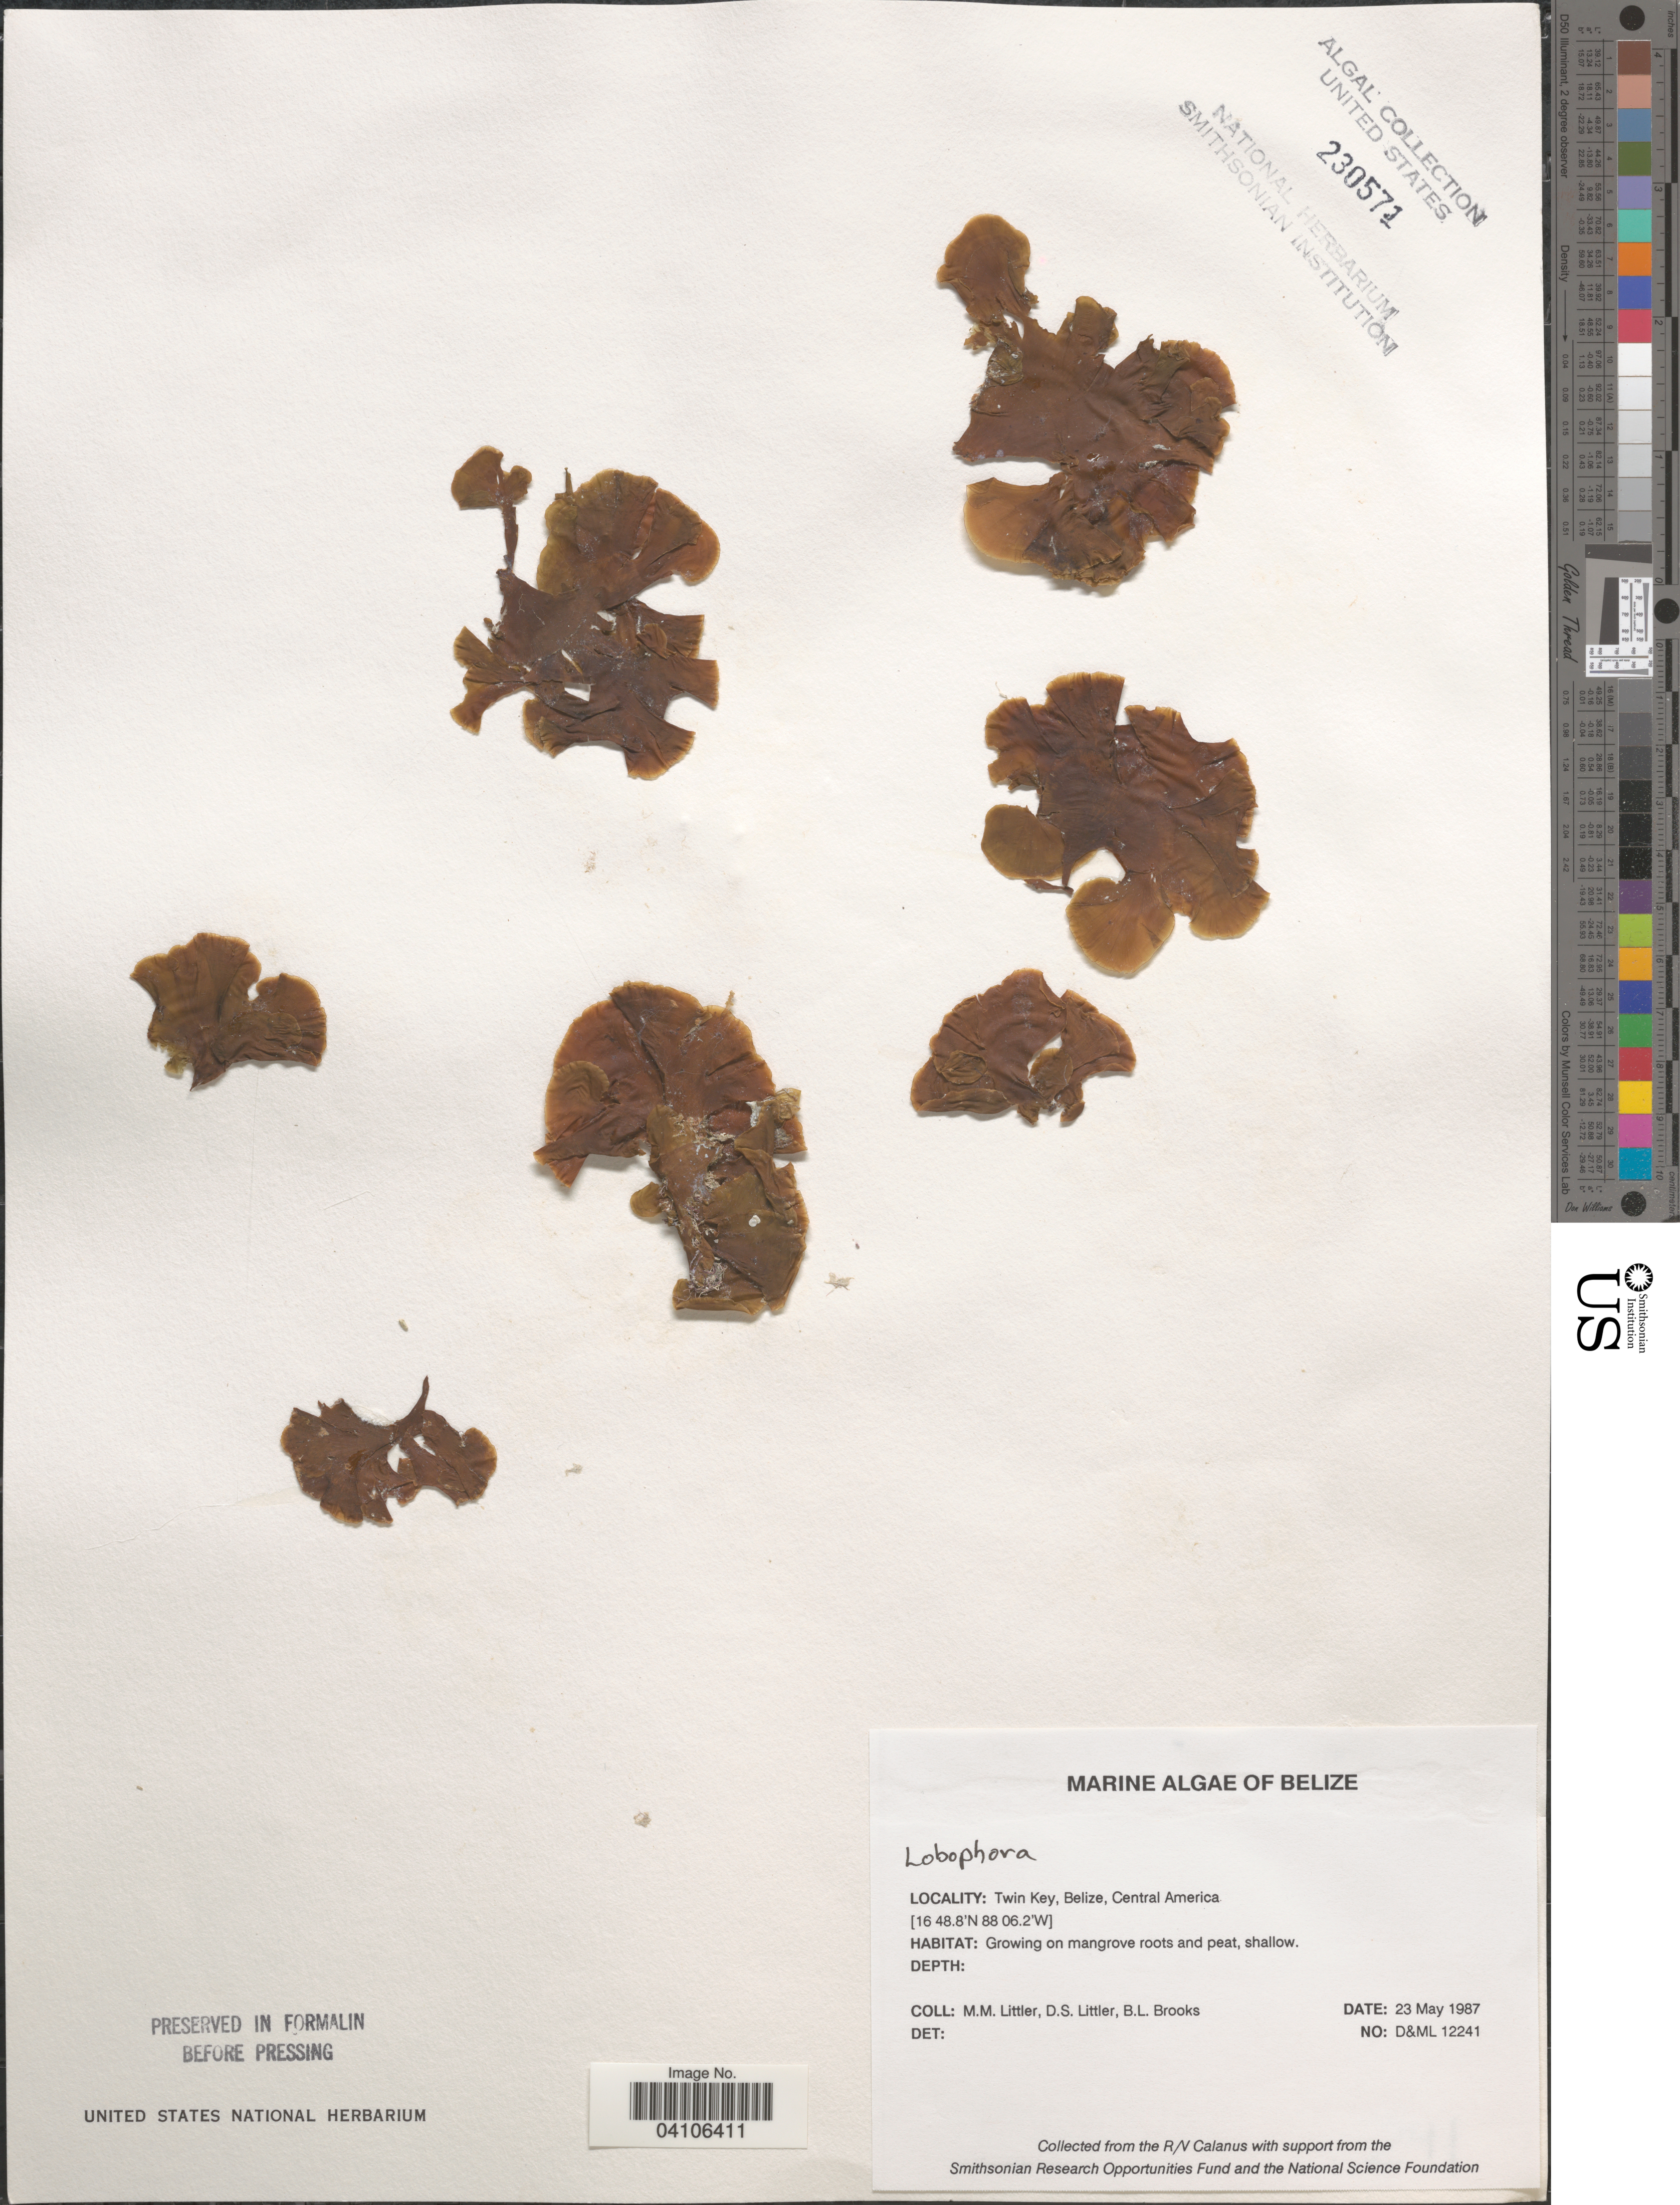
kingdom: Chromista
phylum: Ochrophyta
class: Phaeophyceae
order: Dictyotales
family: Dictyotaceae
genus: Lobophora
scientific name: Lobophora sp.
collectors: D. S. Littler & B. Brooks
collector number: D&ML12241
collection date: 1987-05-23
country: Belize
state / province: Belize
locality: Twin Key.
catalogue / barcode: US 230571